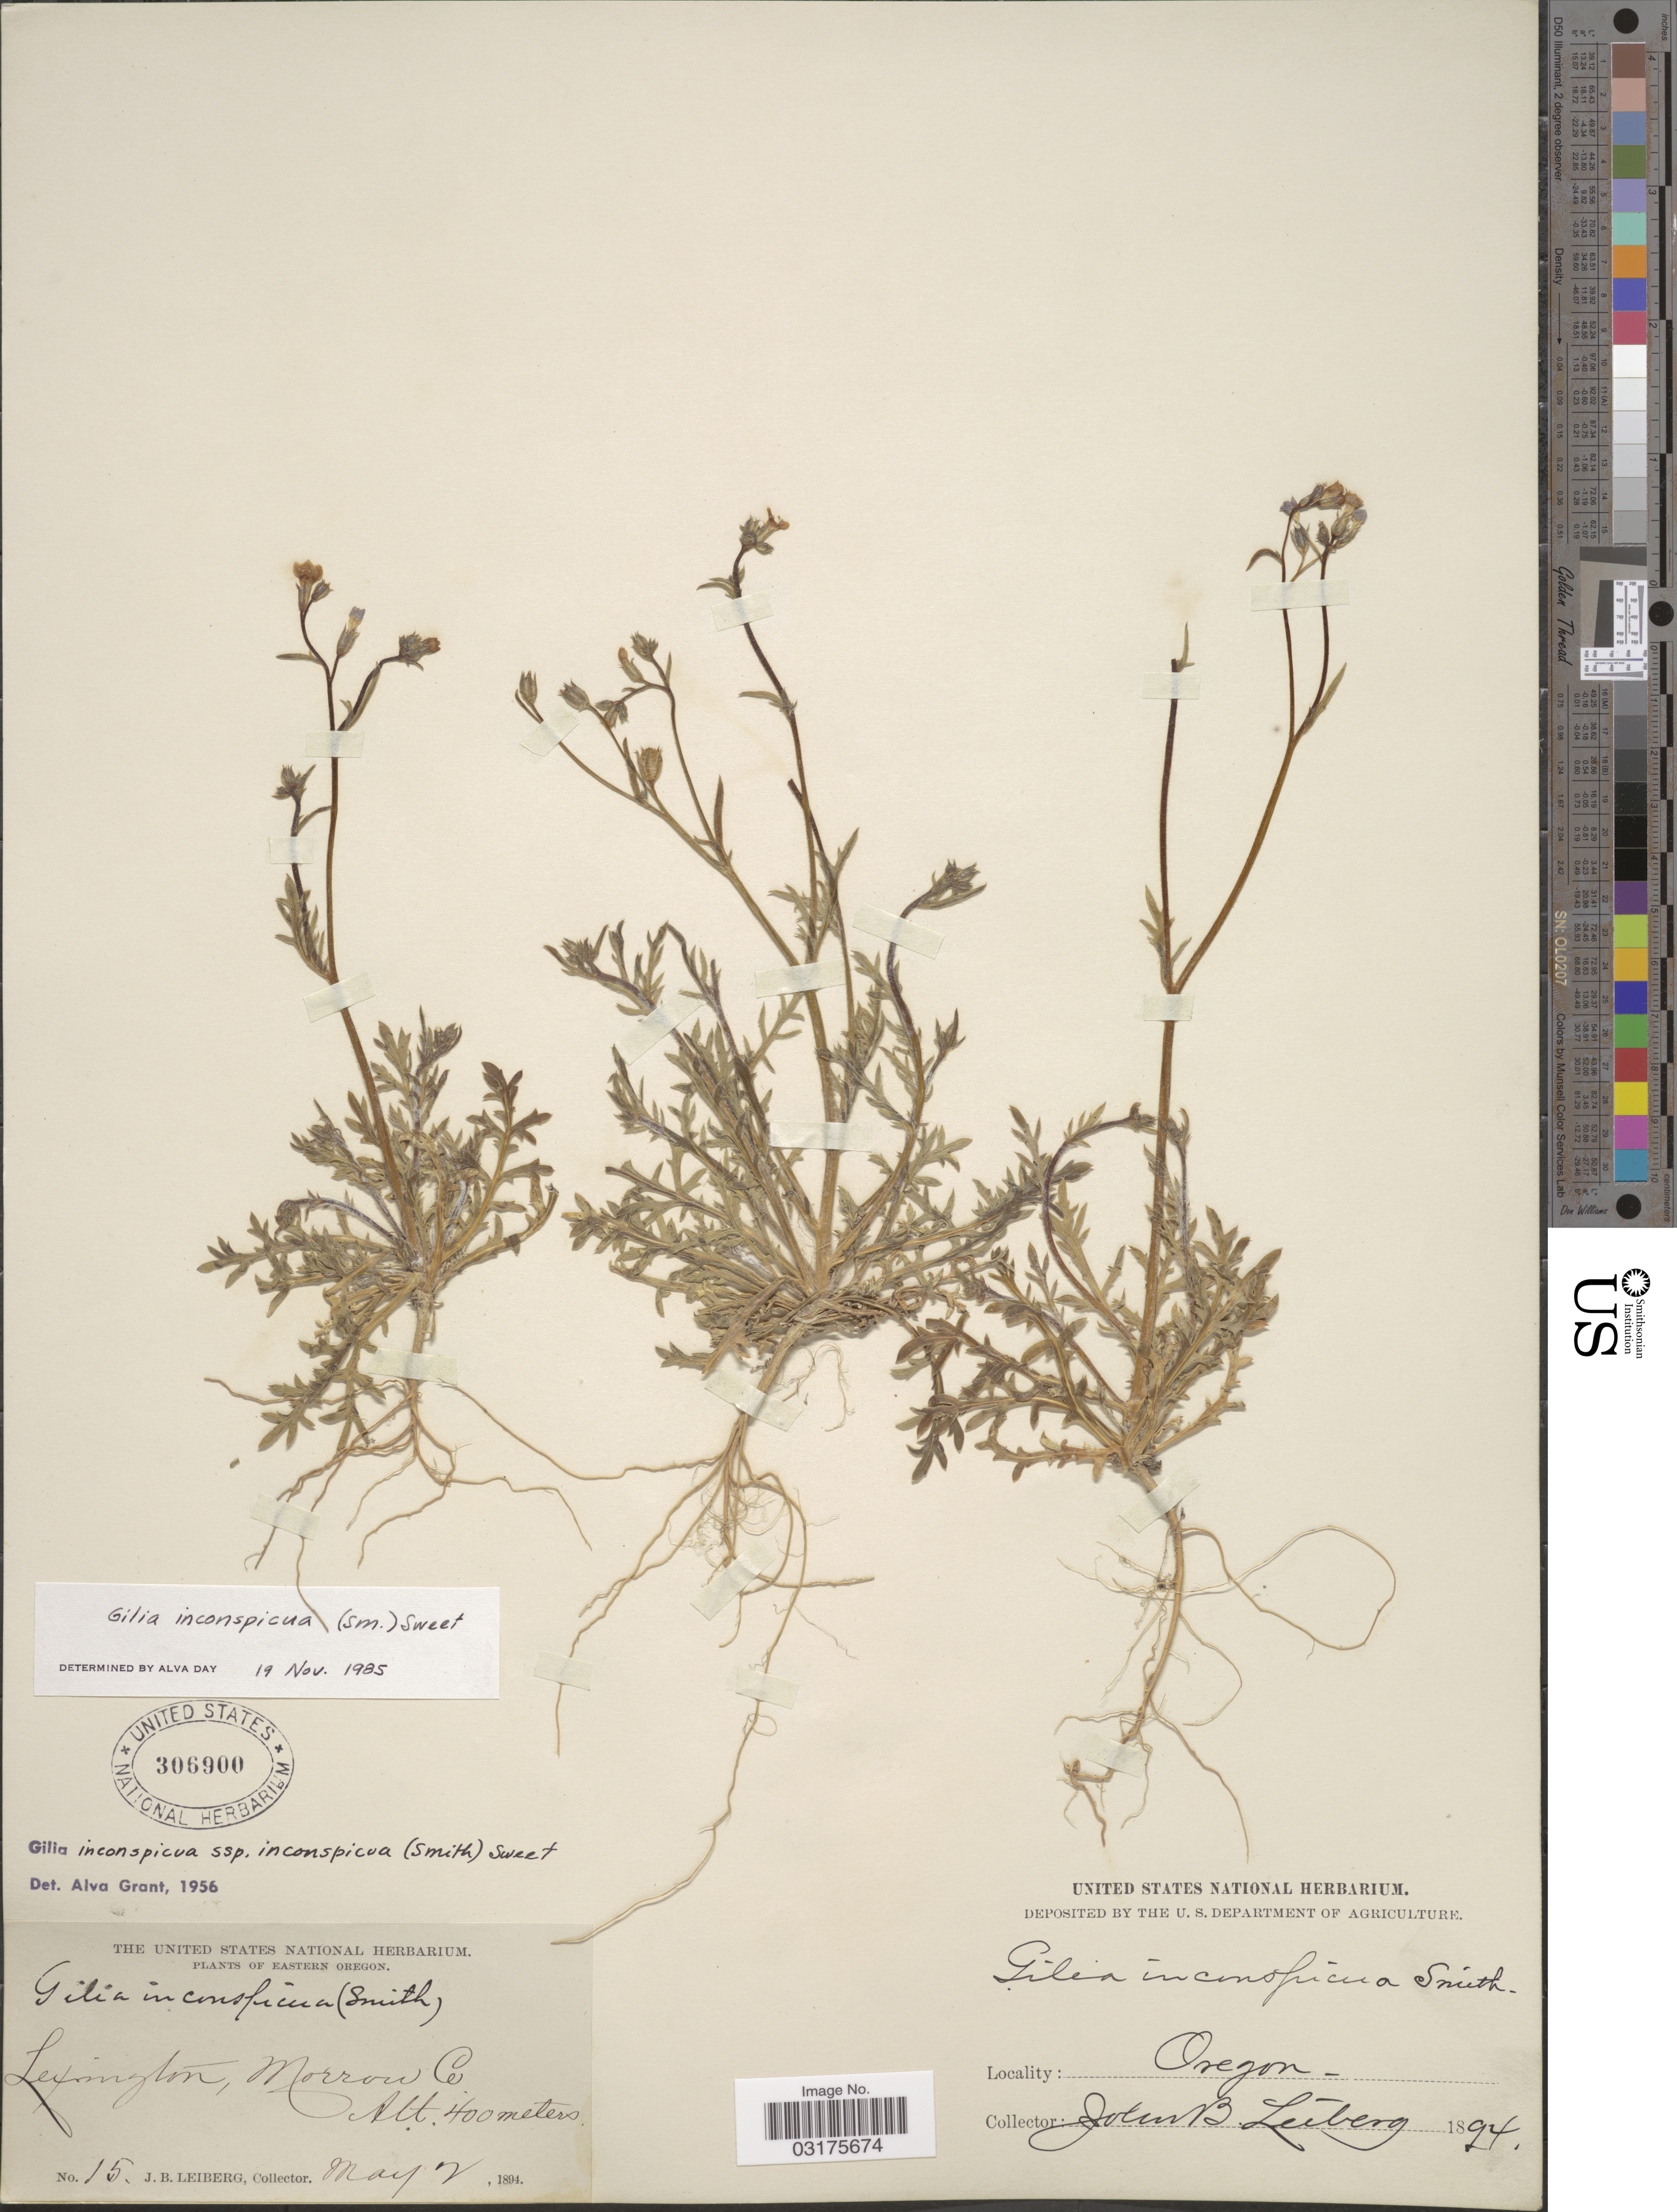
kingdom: Plantae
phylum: Tracheophyta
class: Magnoliopsida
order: Ericales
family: Polemoniaceae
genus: Gilia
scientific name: Gilia inconspicua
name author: (Sm.) Sweet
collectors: J. B. Leiberg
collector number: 15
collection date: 1894-05-02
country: United States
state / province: Oregon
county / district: Morrow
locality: Eastern Oregon. Lexington, Morrow Co.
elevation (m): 400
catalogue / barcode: US 306900